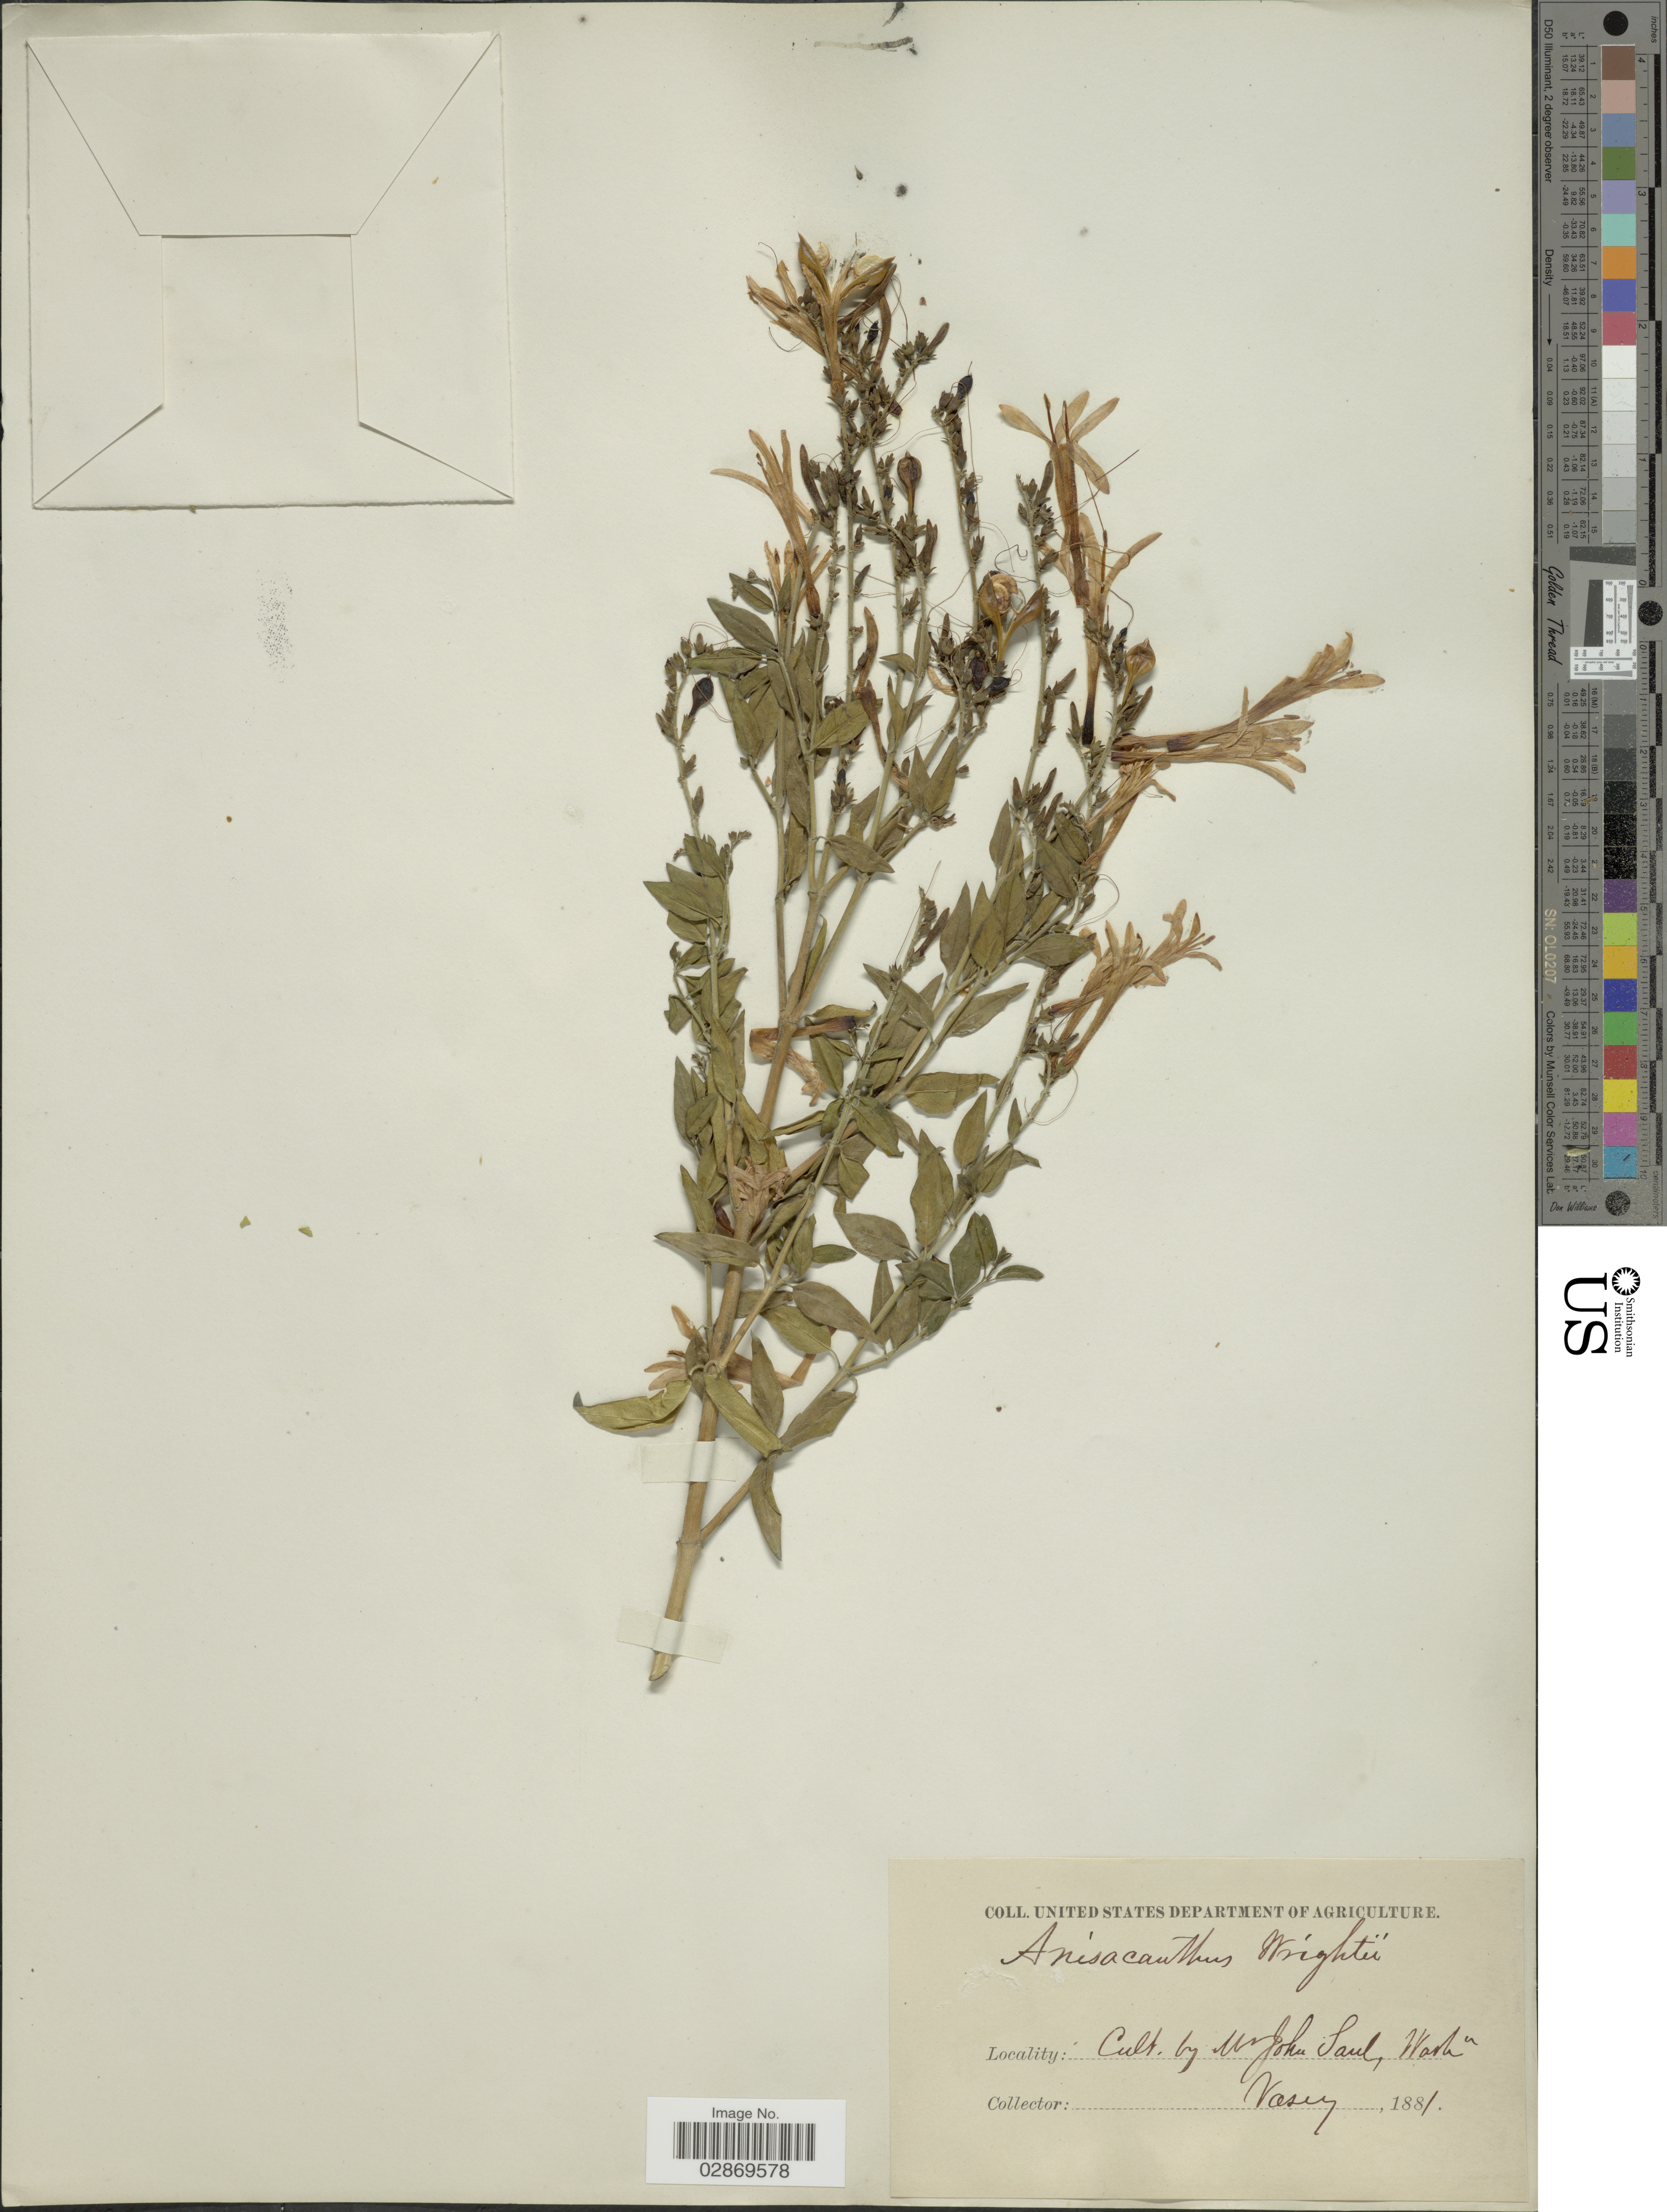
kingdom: Plantae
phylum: Tracheophyta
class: Magnoliopsida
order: Lamiales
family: Acanthaceae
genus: Anisacanthus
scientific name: Anisacanthus wrightii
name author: (Torr.) A. Gray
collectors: Vasey, --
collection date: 1881